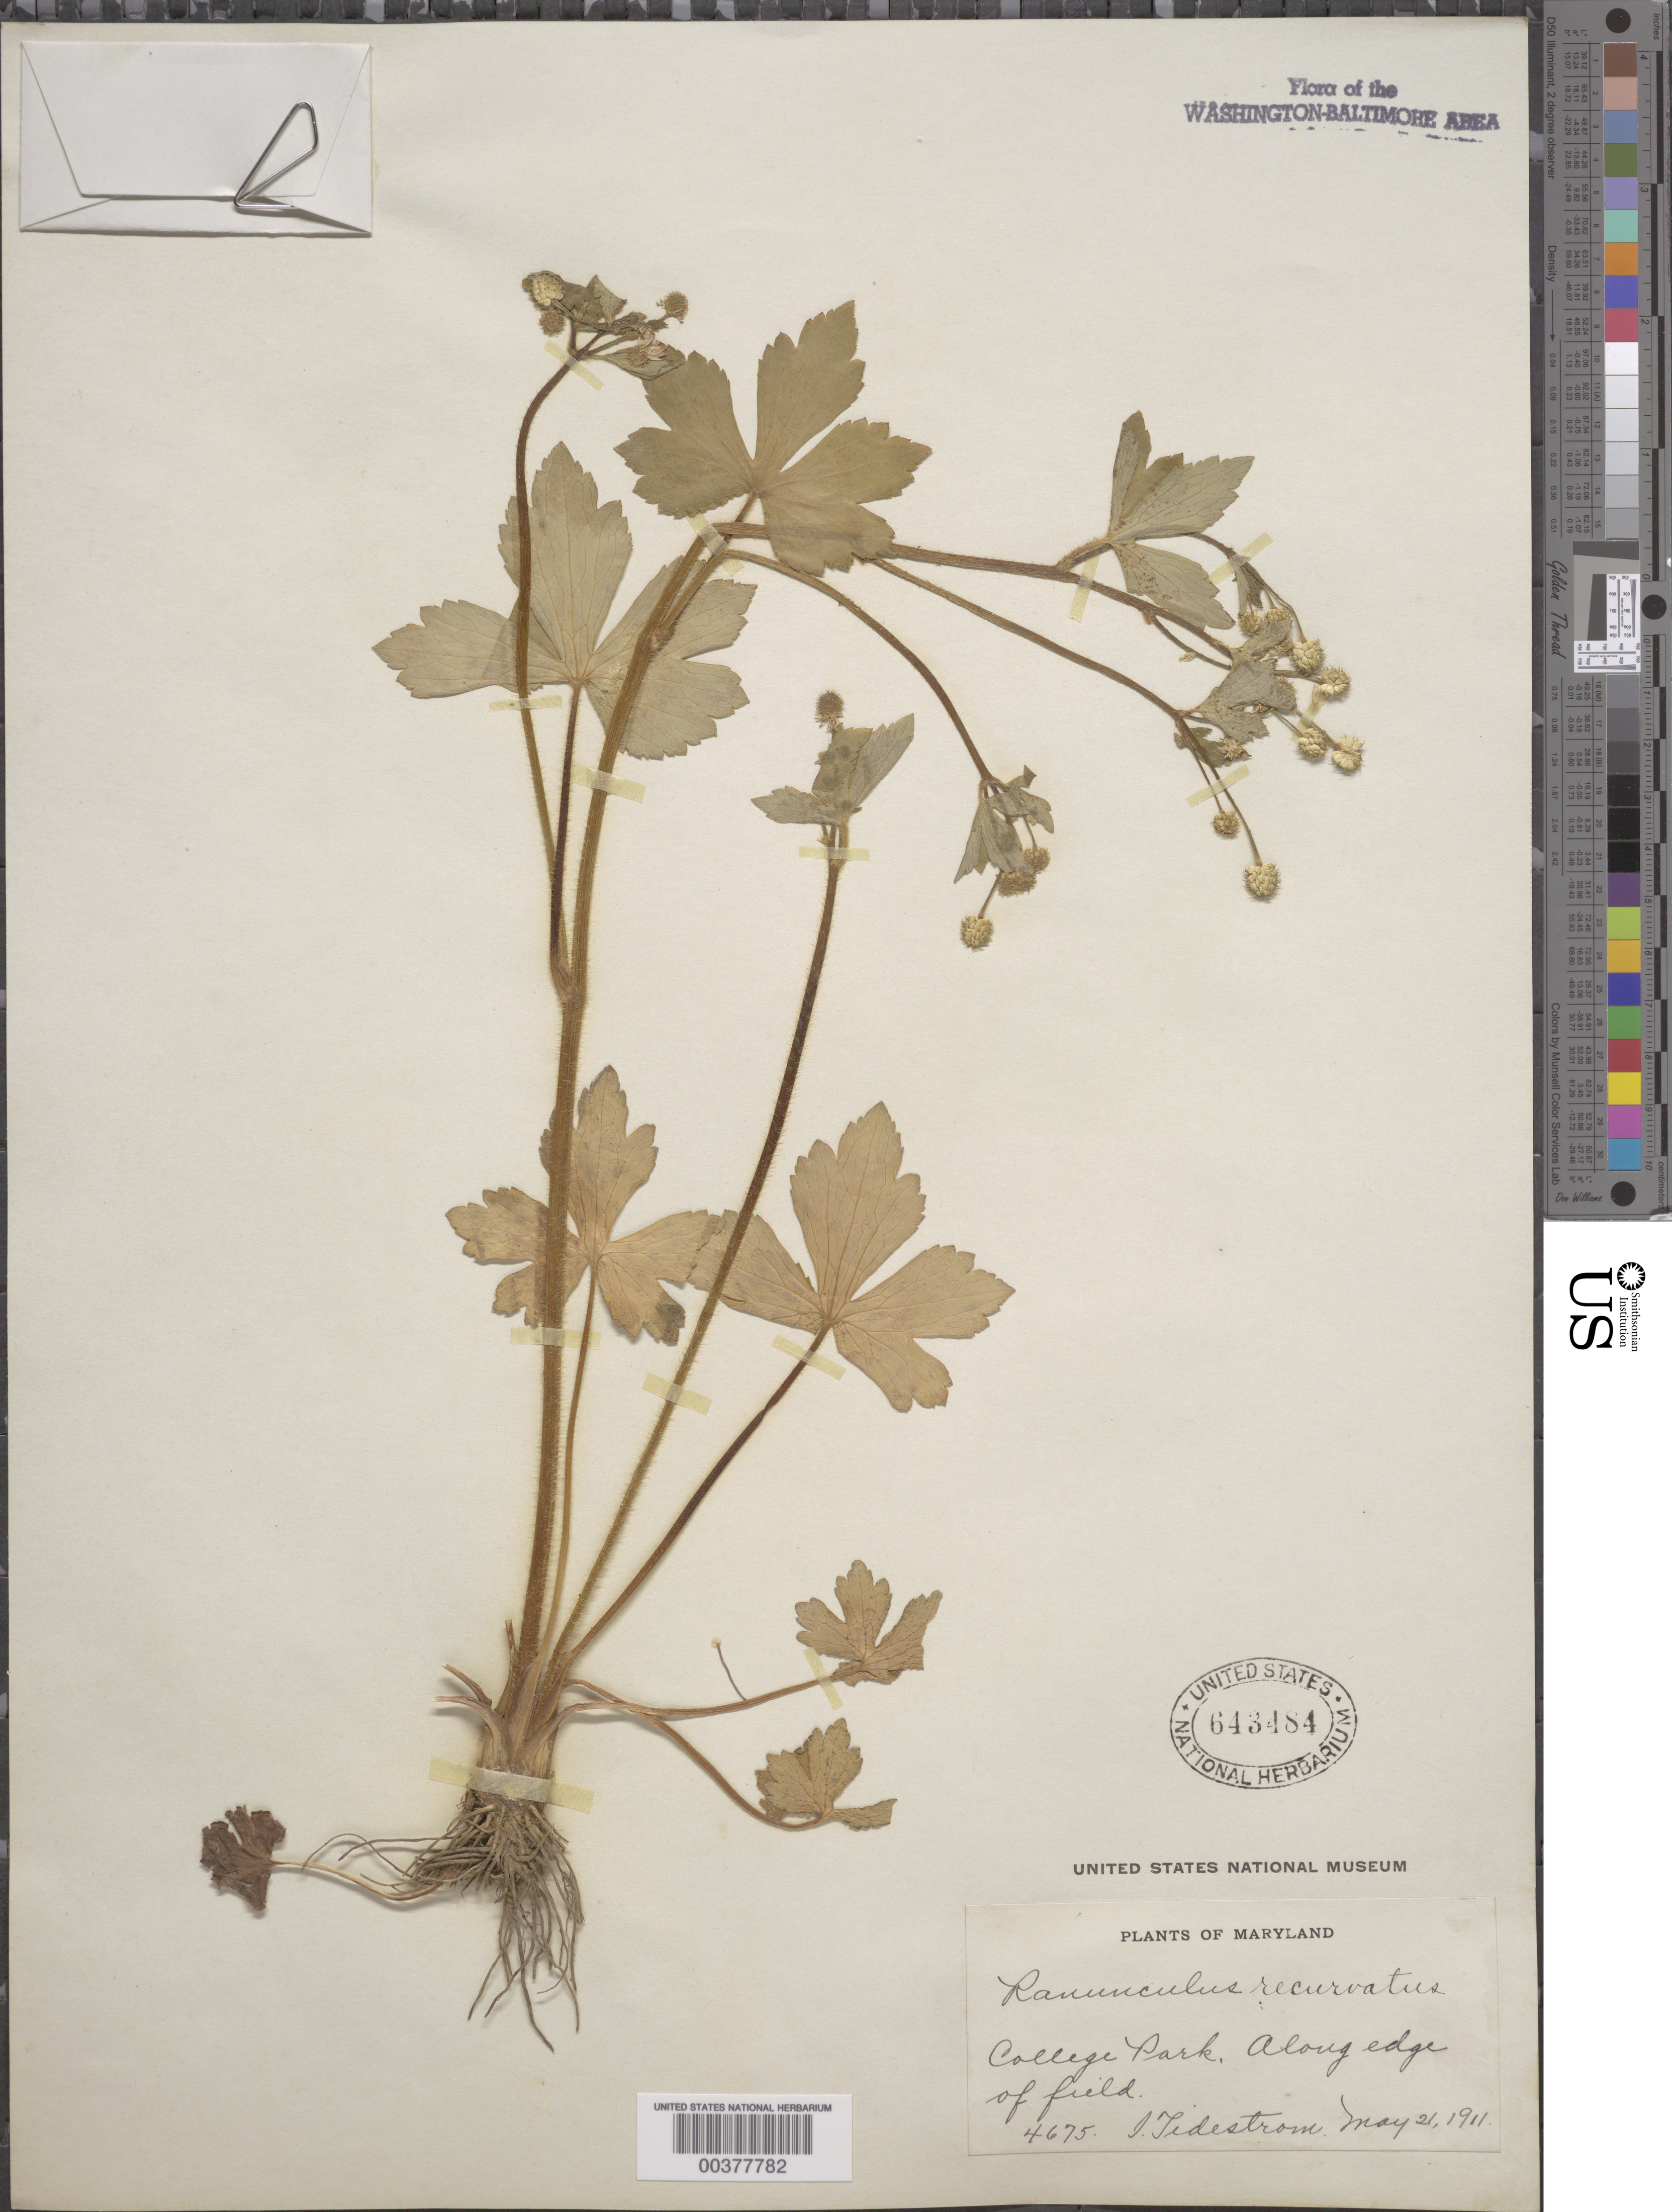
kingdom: Plantae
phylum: Tracheophyta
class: Magnoliopsida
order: Ranunculales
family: Ranunculaceae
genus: Ranunculus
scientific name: Ranunculus recurvatus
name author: Poir.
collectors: I. F. Tidestrom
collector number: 4675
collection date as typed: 21 May 1911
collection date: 1911-05-21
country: United States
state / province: Maryland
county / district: Montgomery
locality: College Park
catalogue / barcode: US 643484